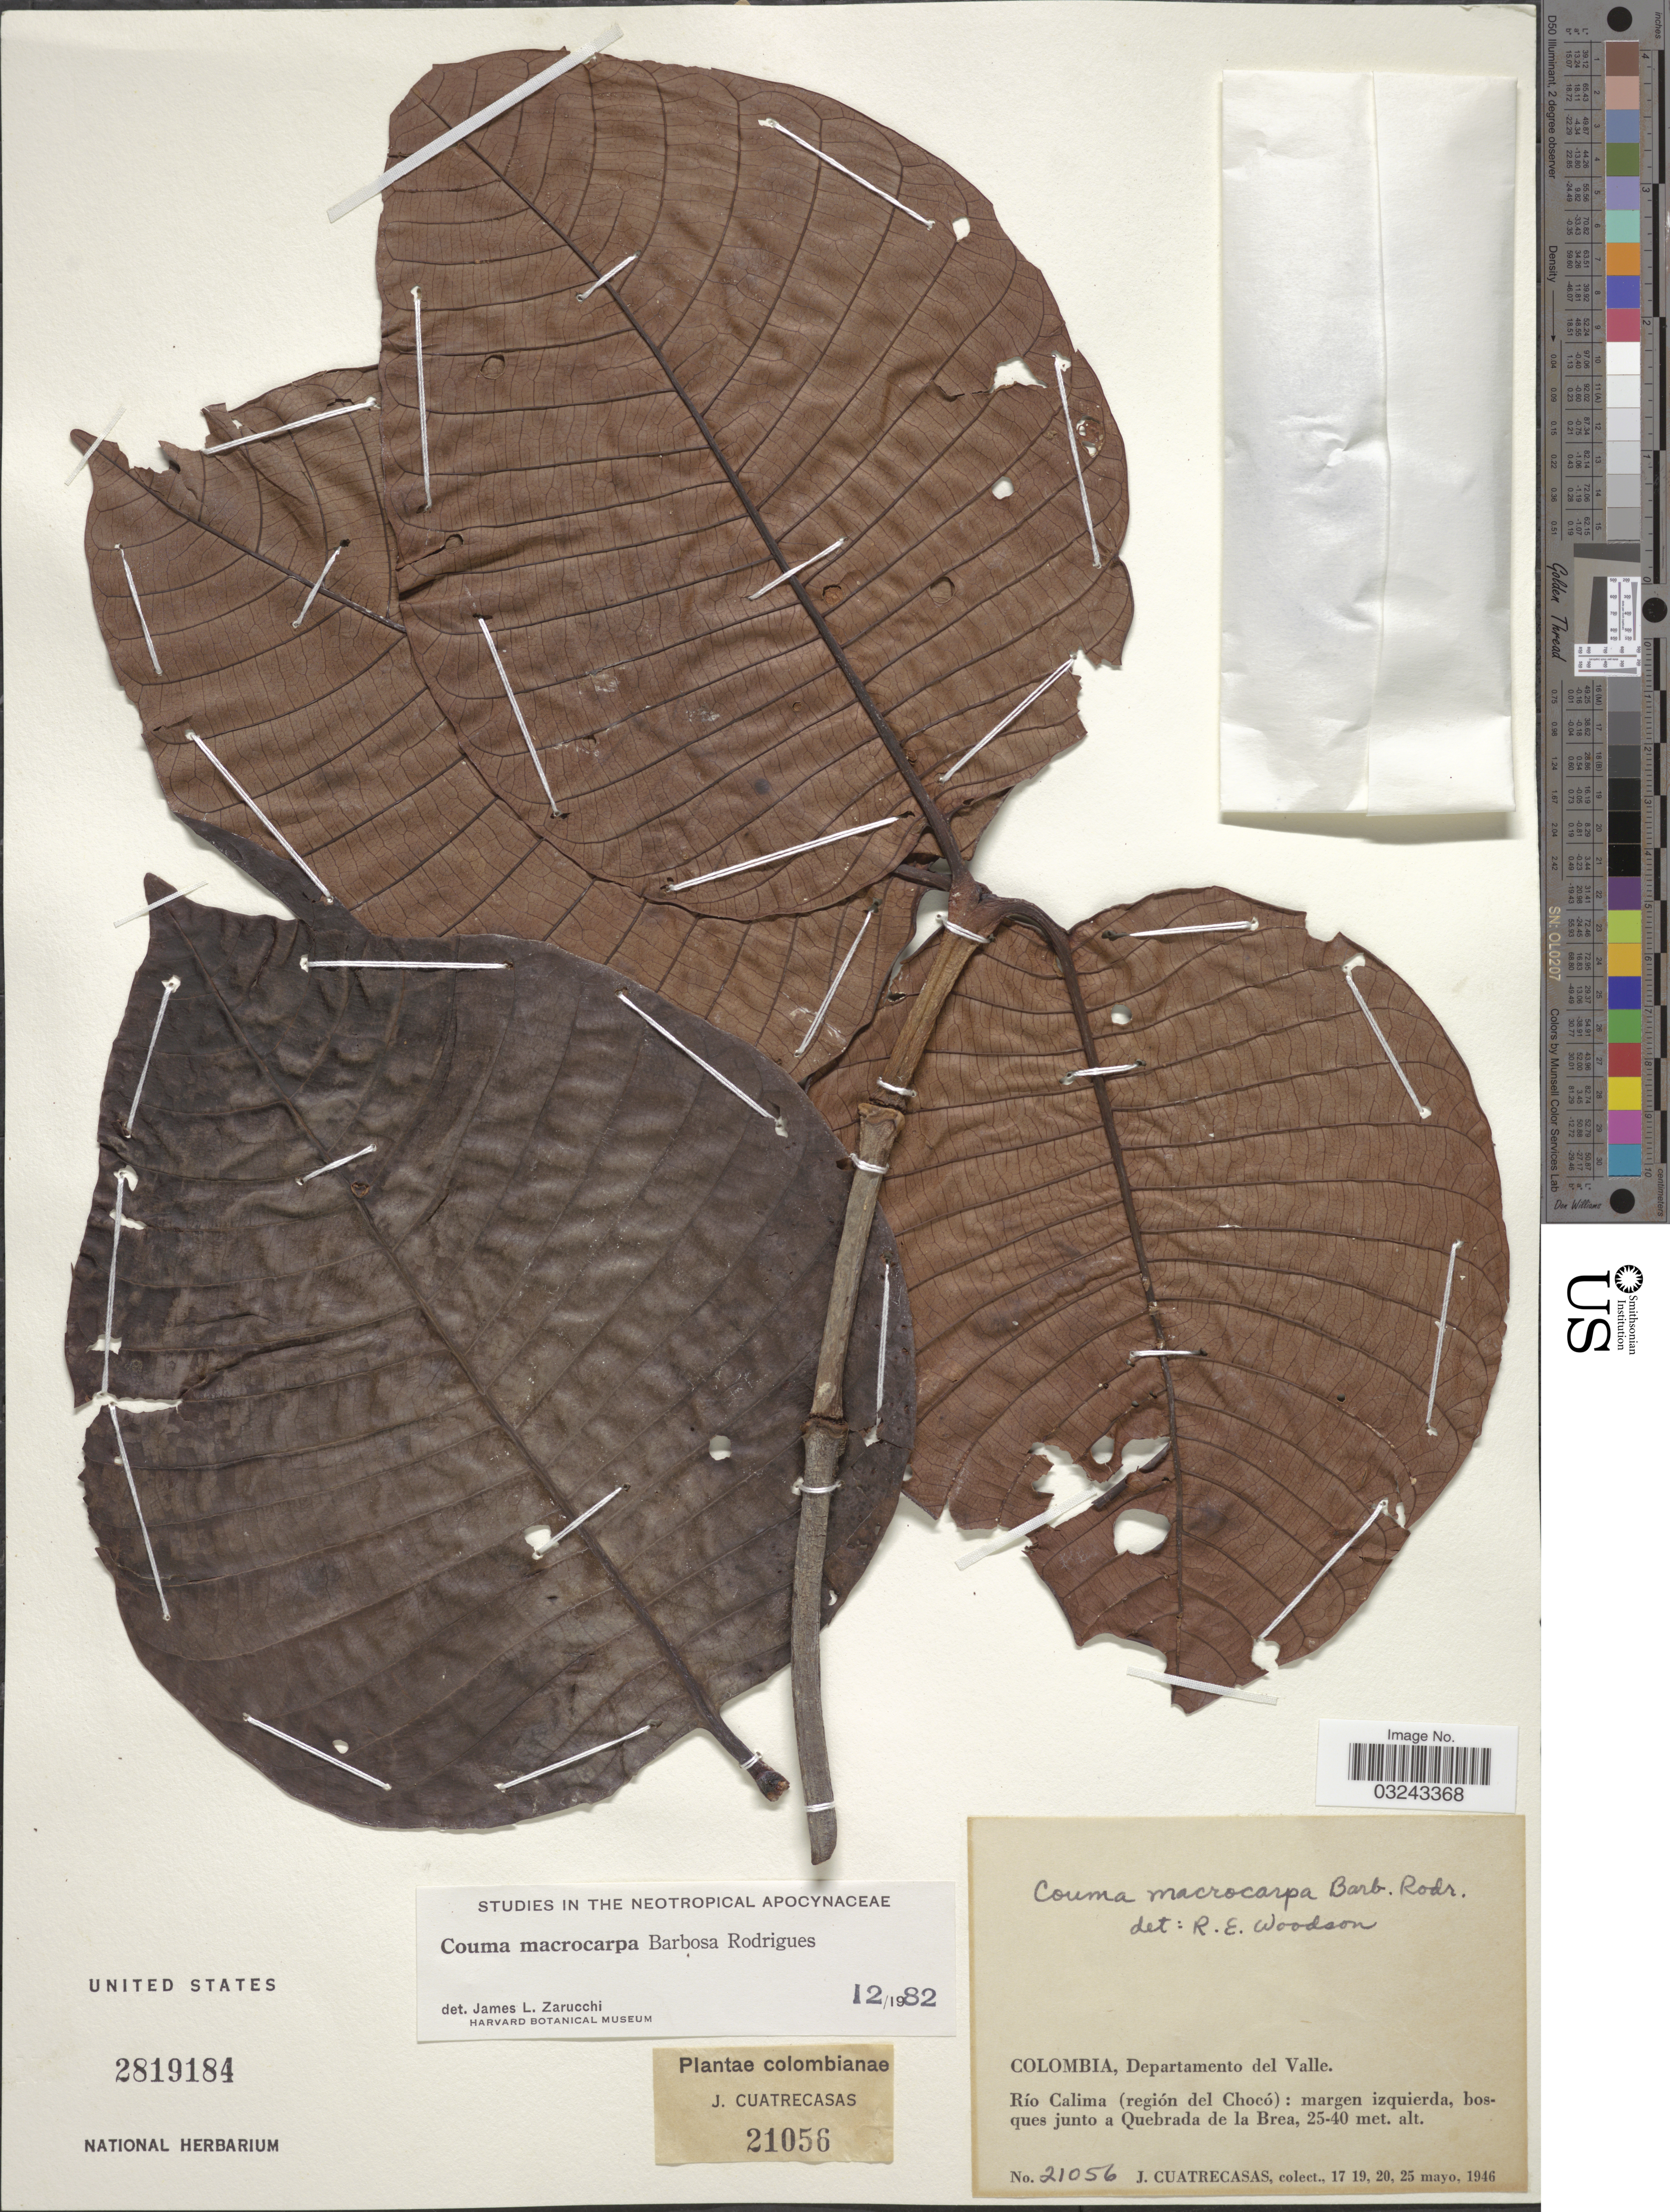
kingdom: Plantae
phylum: Tracheophyta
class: Magnoliopsida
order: Gentianales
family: Apocynaceae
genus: Couma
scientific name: Couma macrocarpa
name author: Barb. Rodr.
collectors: J. Cuatrecasas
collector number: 21056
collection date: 1946-05-17/1946-05-25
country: Colombia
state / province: Valle del Cauca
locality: Departamento del Valle, Río Calima (región del Chocó): margen izquierda, bosques junto a Quebrada de la Brea.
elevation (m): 25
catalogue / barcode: US 2819184